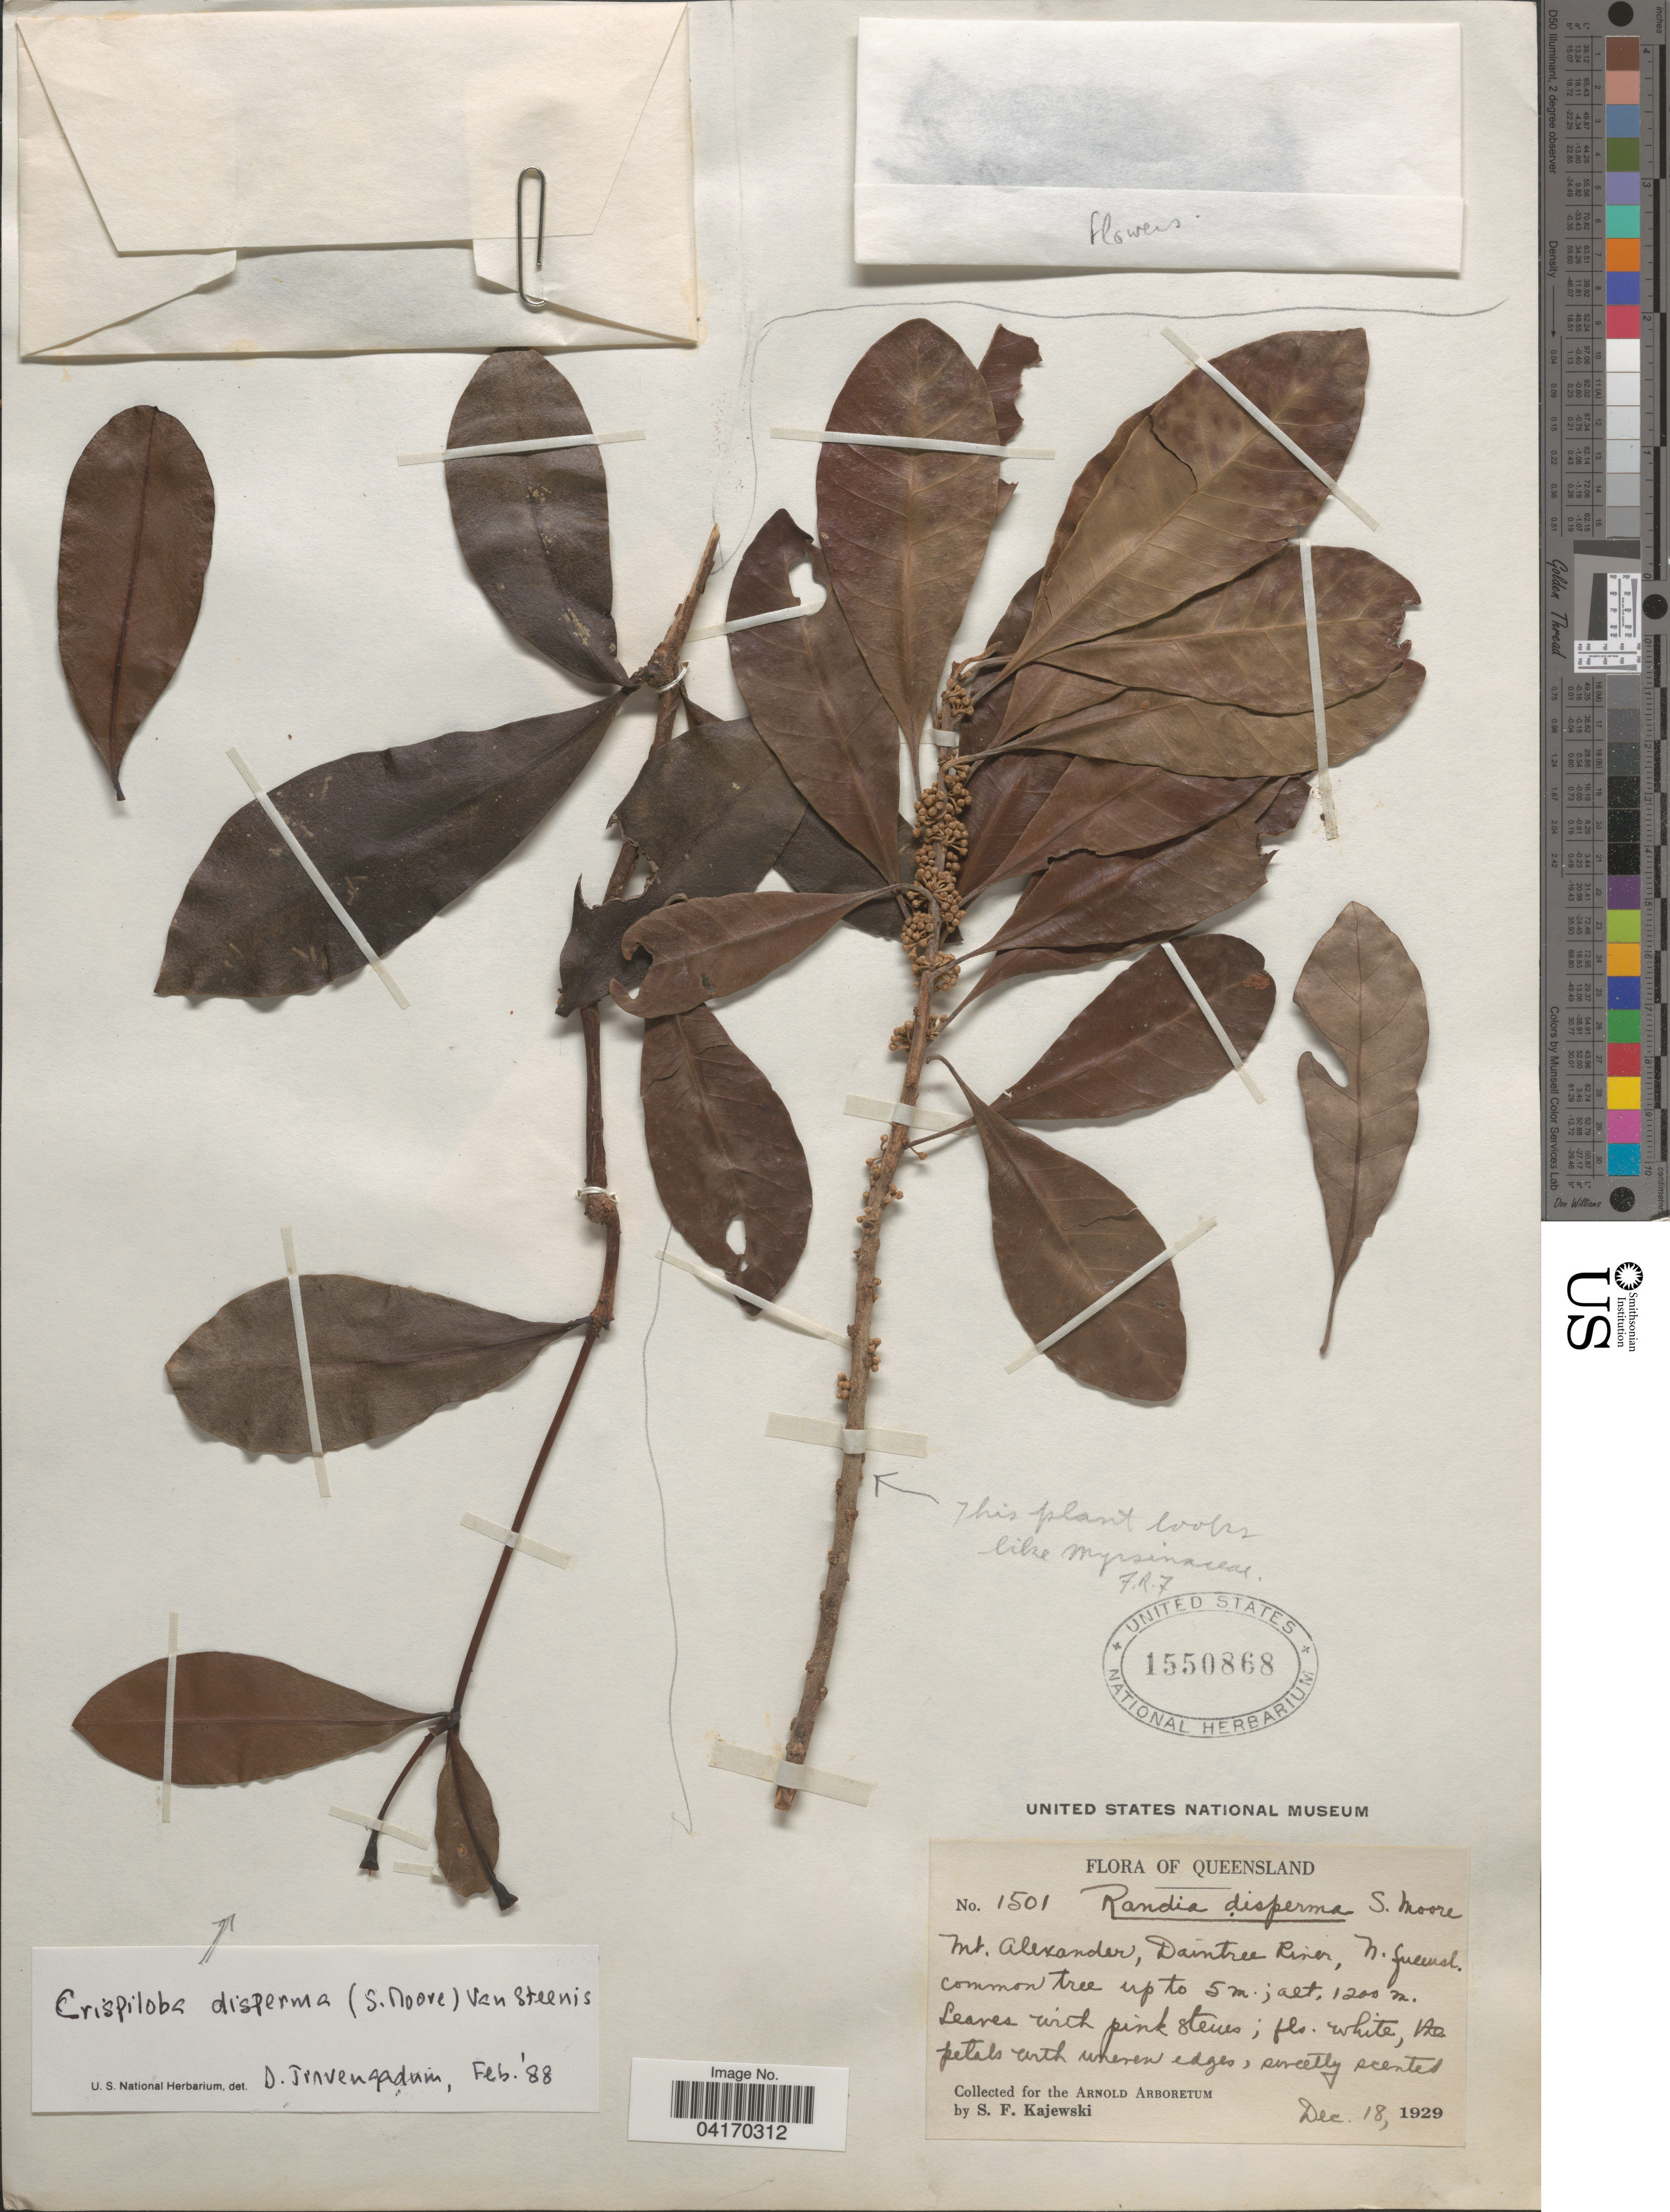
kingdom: Plantae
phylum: Tracheophyta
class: Magnoliopsida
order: Asterales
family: Alseuosmiaceae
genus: Crispiloba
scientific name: Crispiloba disperma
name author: (S. Moore) Steenis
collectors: S. Kajewski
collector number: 1501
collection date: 1929-12-18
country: Australia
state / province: Queensland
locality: Mt. Alexander, Daintree River, N. Queensl.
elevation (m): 1200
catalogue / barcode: US 1550868